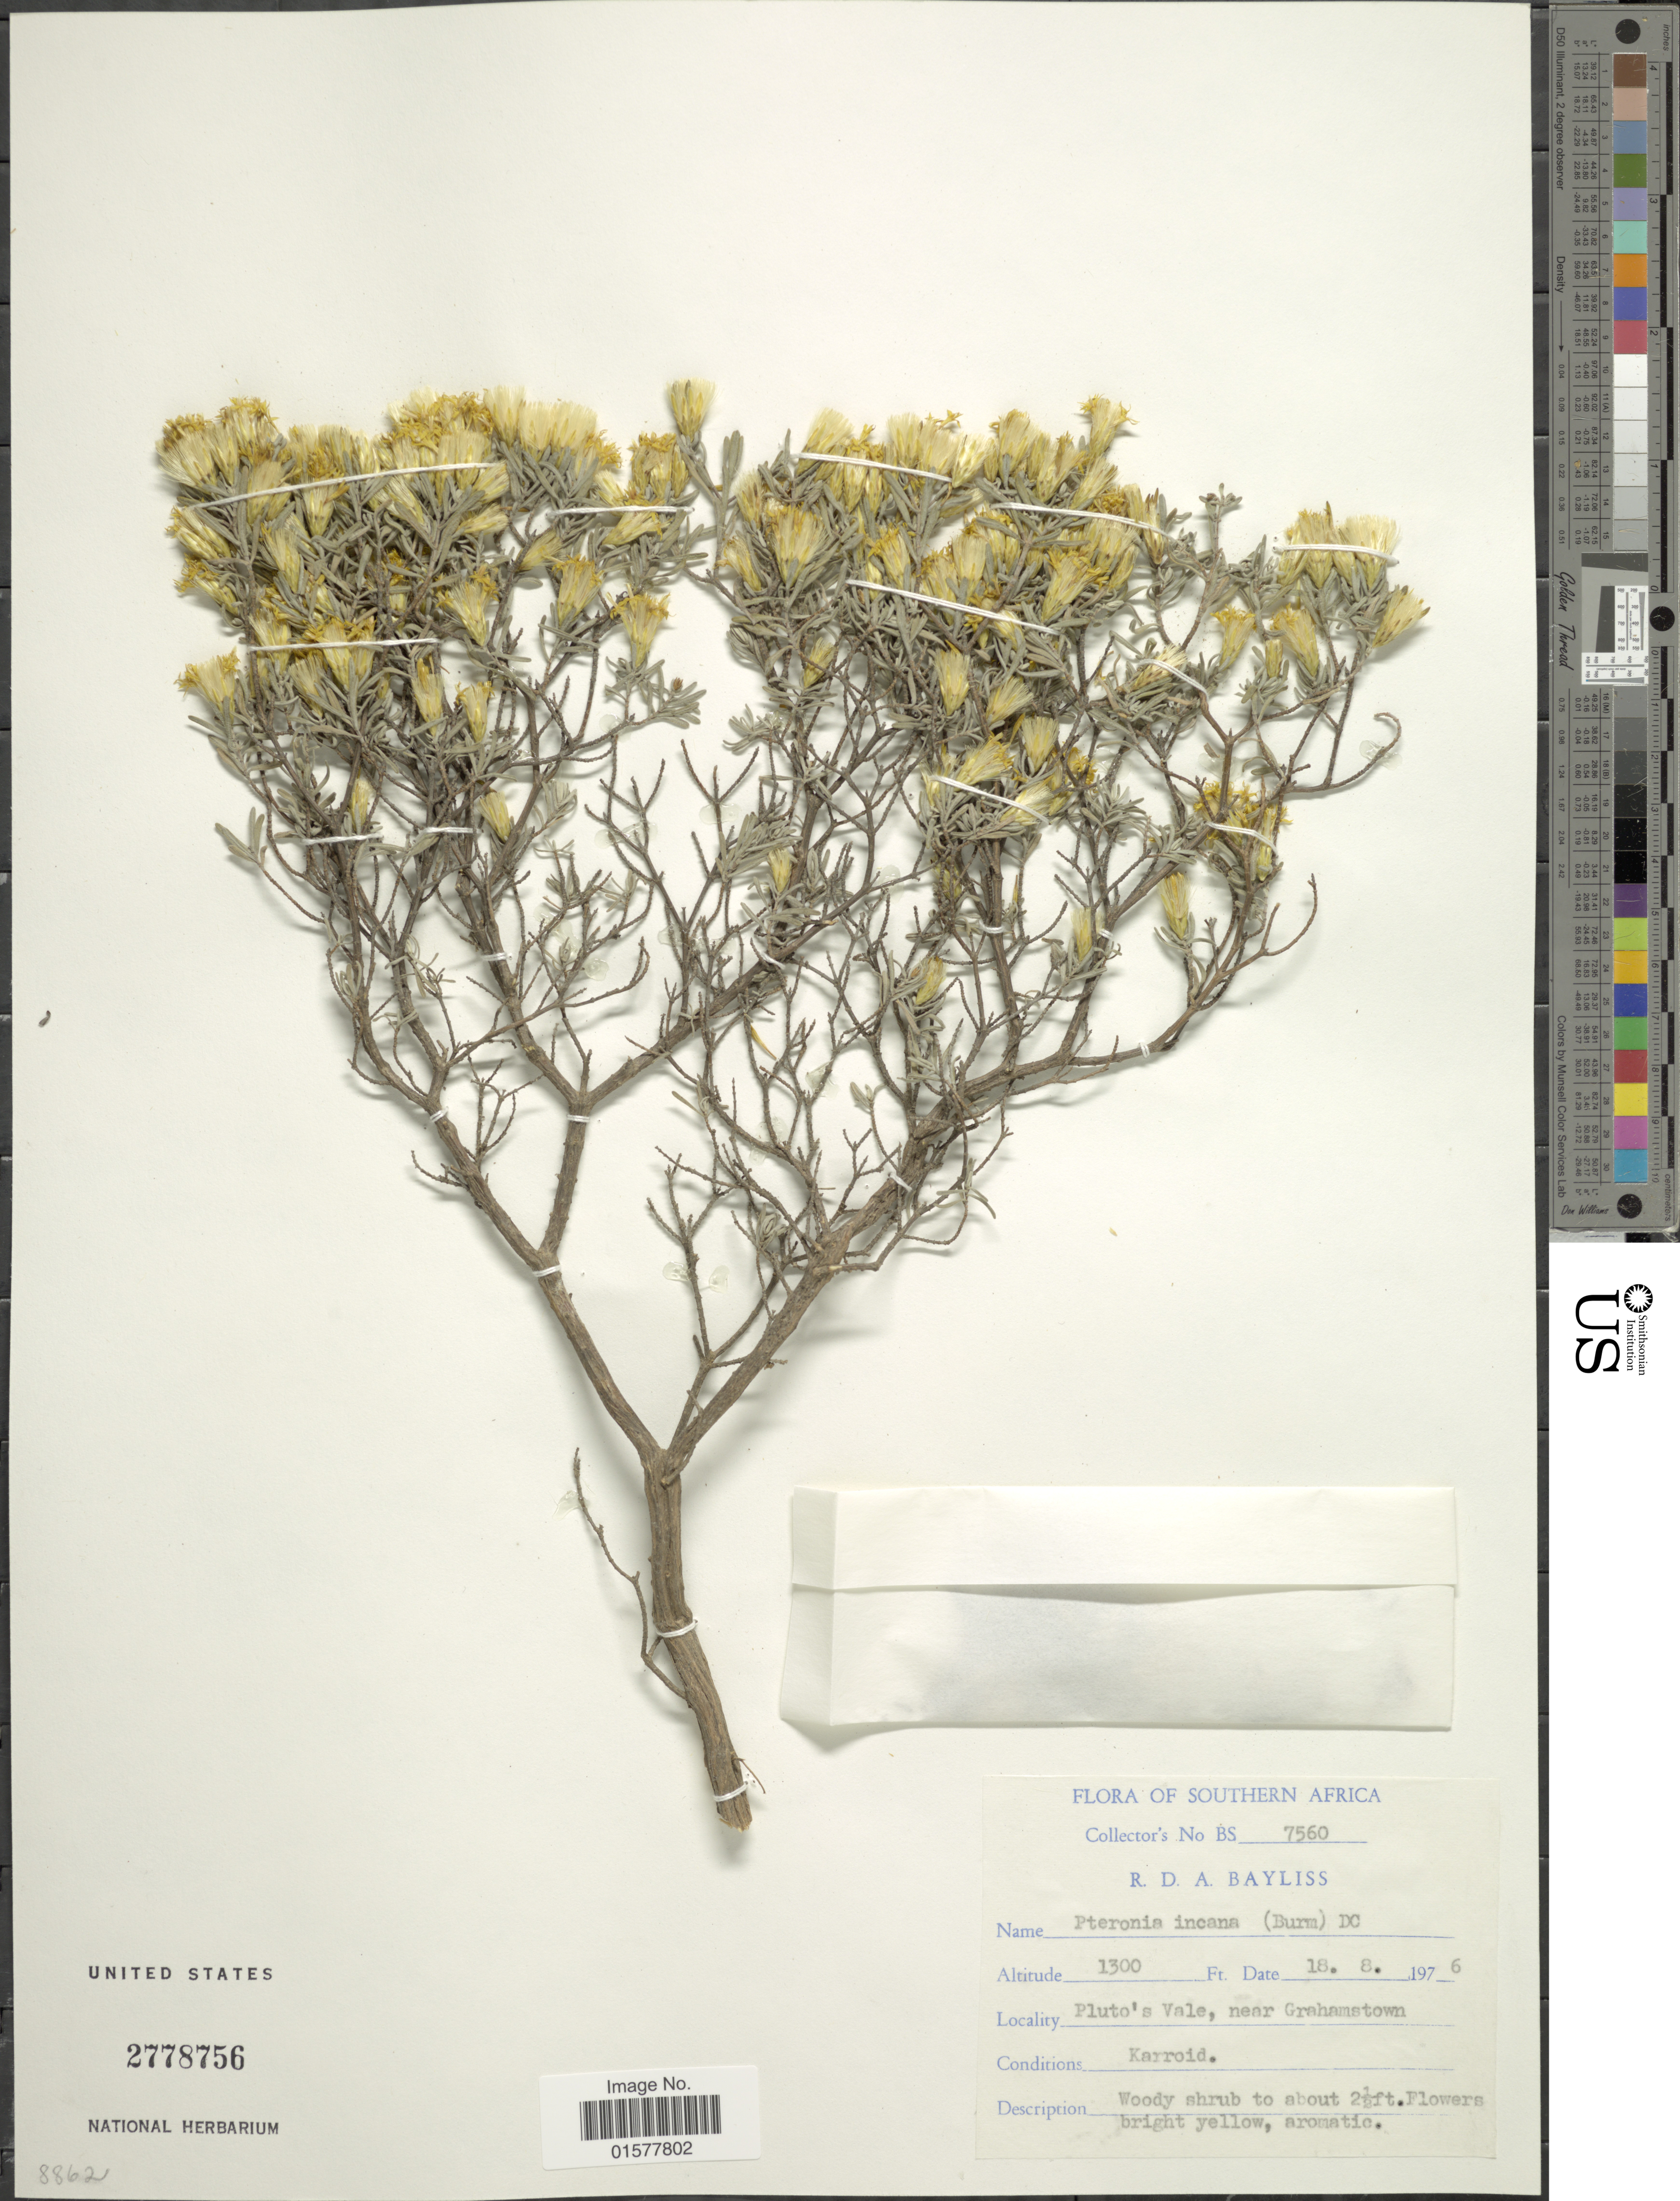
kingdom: Plantae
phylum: Tracheophyta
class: Magnoliopsida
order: Asterales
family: Asteraceae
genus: Pteronia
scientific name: Pteronia incana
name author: DC.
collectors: R. Bayliss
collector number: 7560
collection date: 1976-08-18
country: South Africa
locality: Southern Africa, Pluto's Vale, near Grahamstown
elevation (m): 396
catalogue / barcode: US 2778756